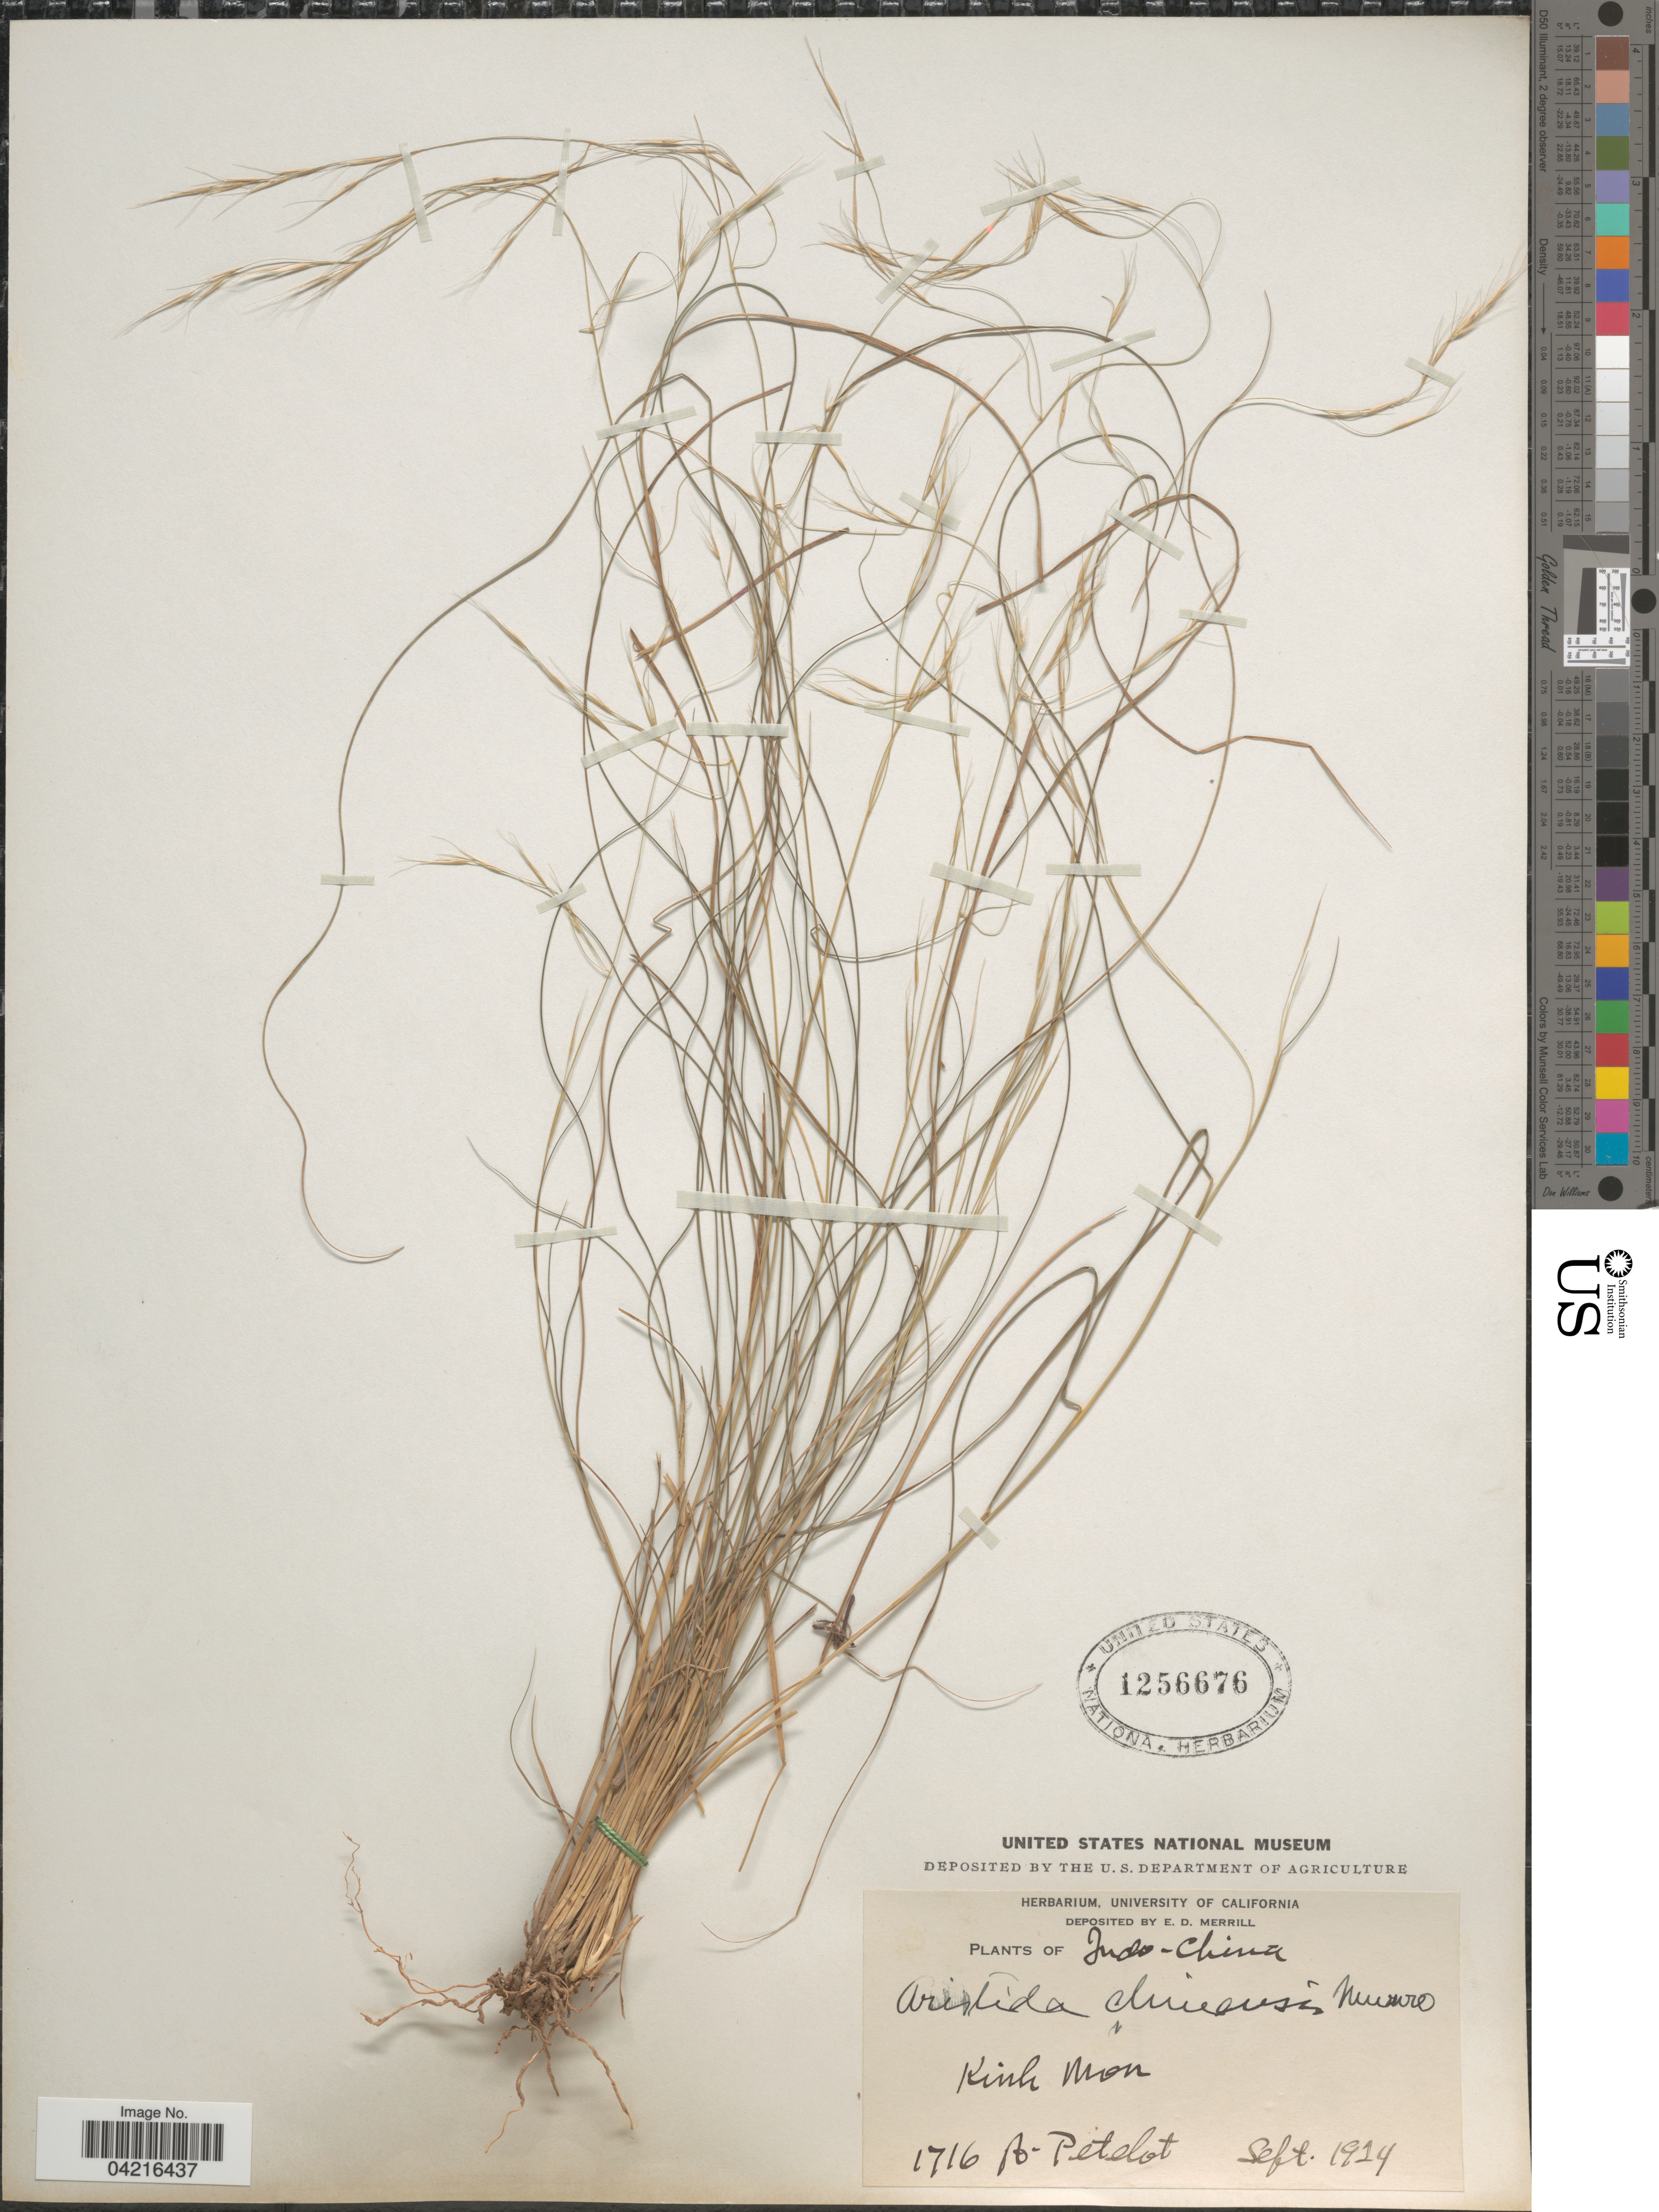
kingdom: Plantae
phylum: Tracheophyta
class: Liliopsida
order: Poales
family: Poaceae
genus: Aristida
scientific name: Aristida chinensis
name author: Munro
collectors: A. Petelot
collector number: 1716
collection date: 1924-09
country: Vietnam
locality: Indo-China. Kinh Mon.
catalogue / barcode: US 1256676